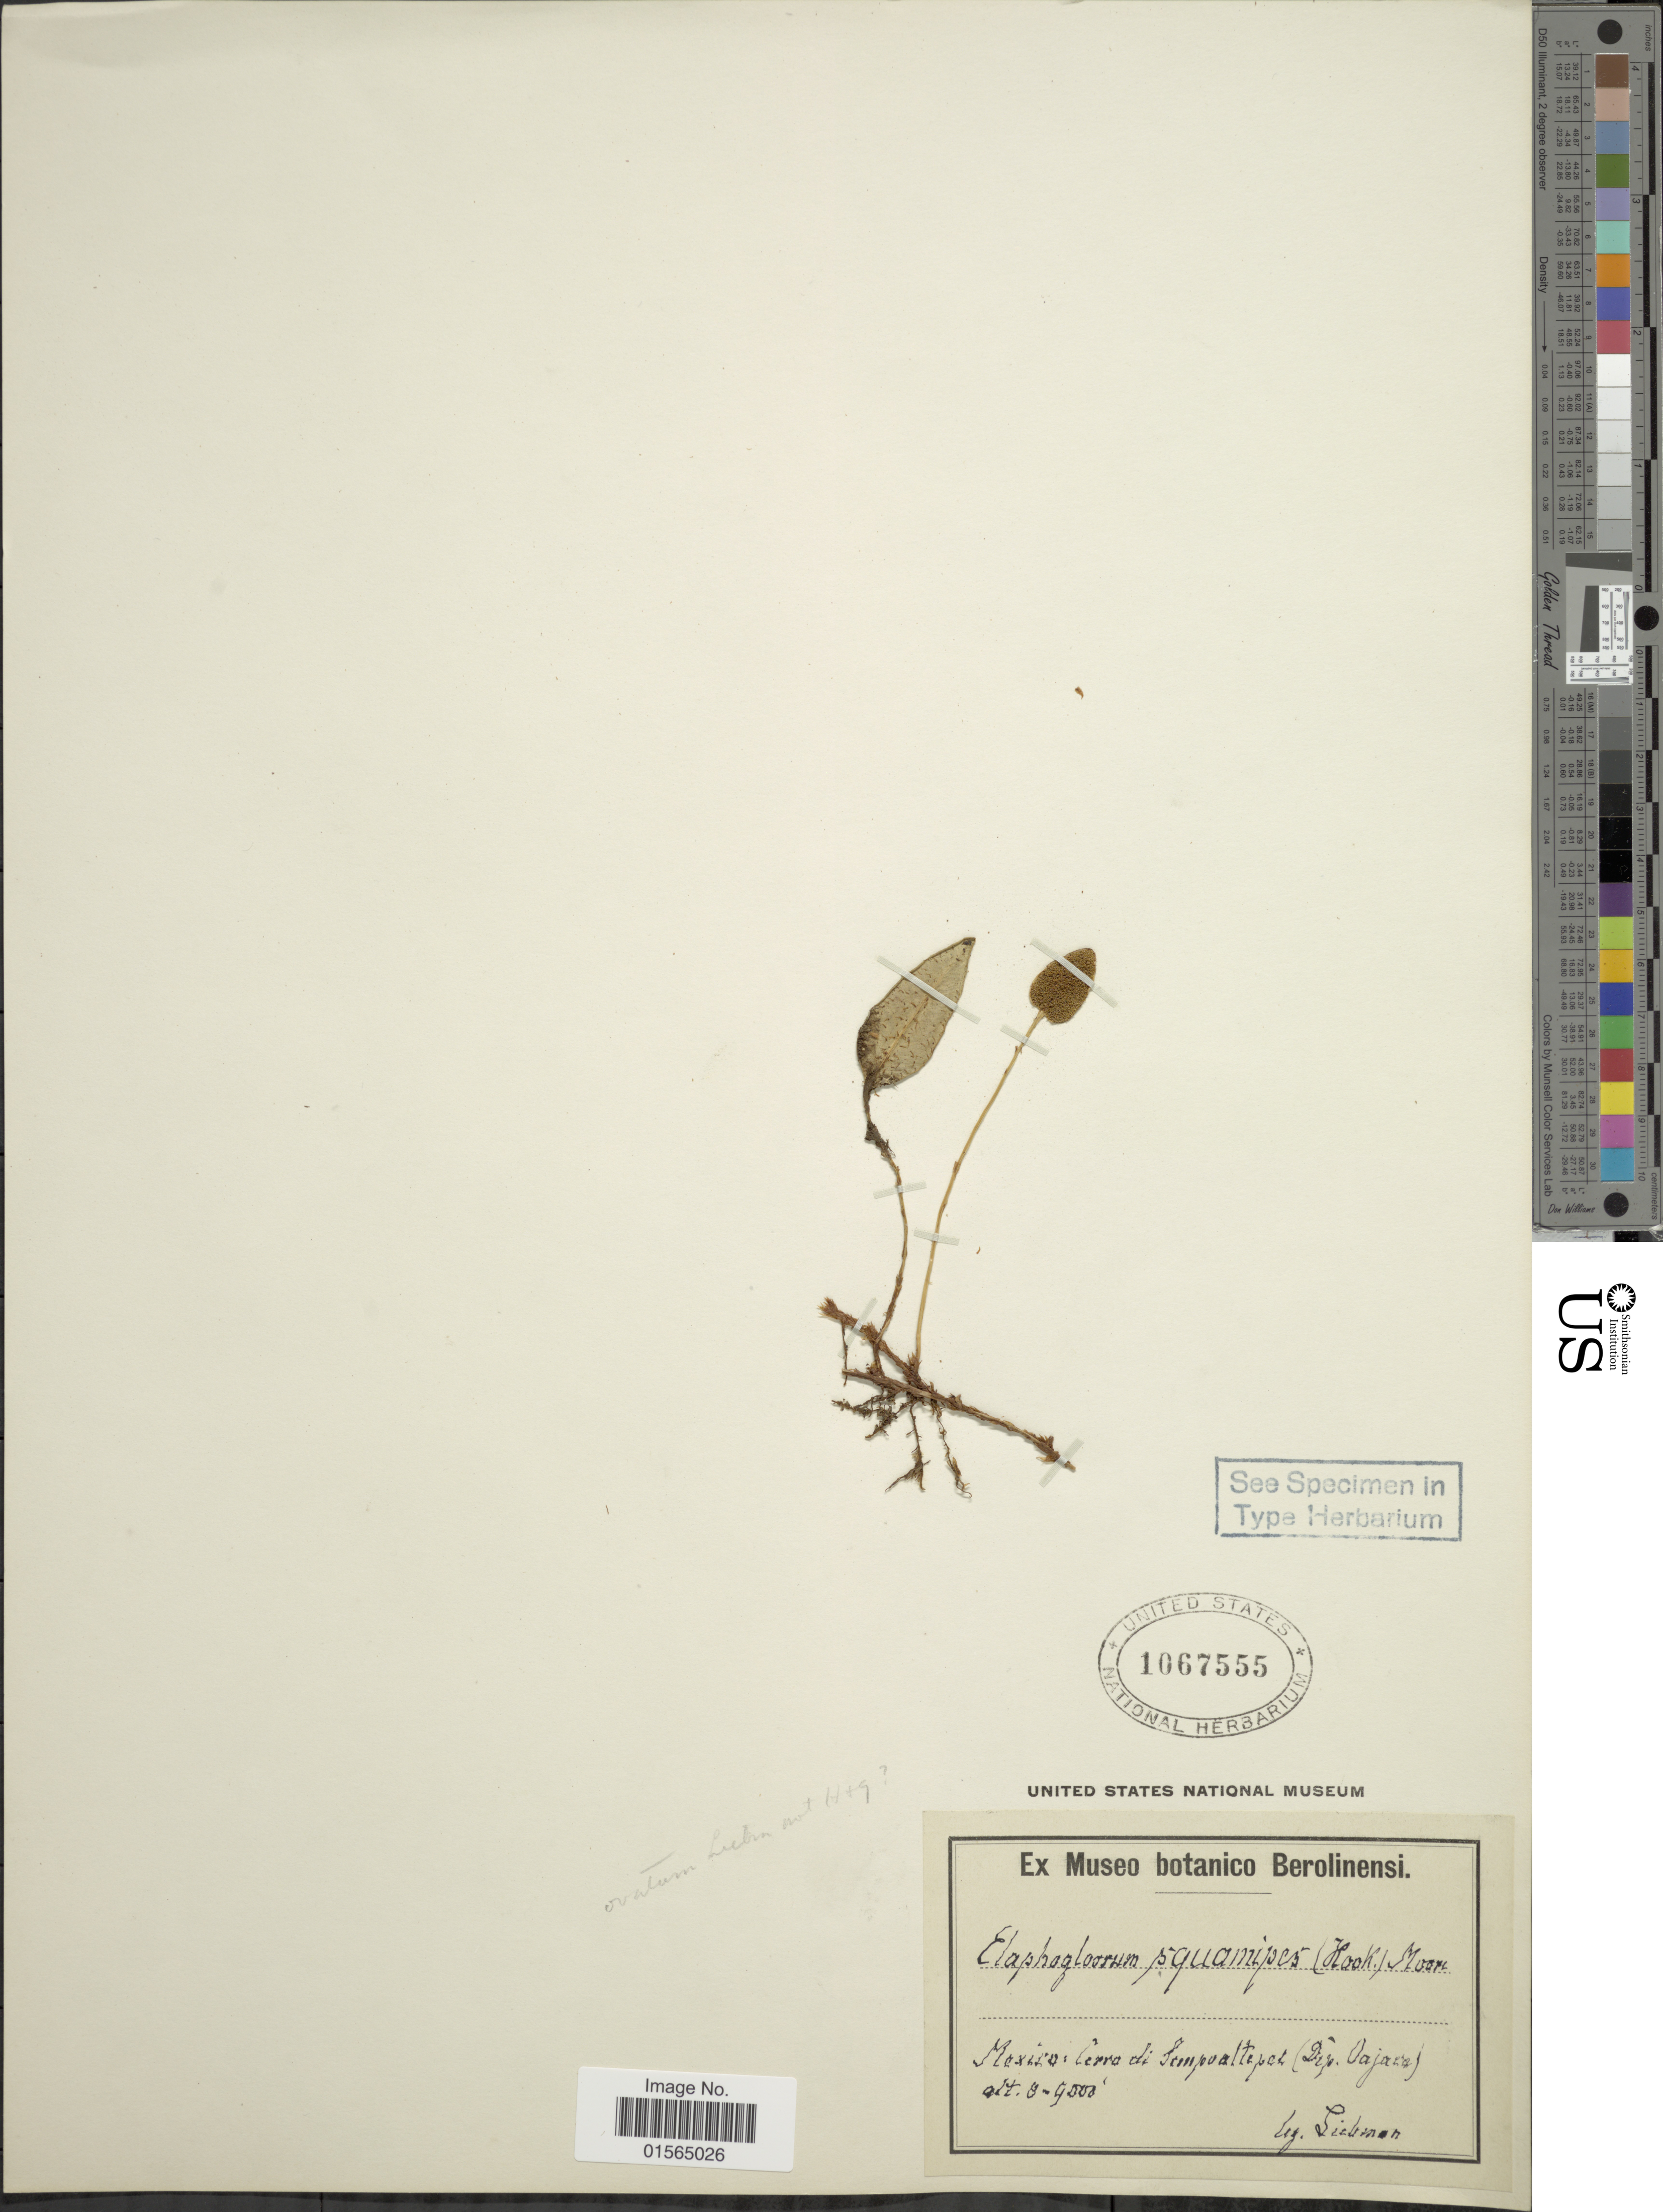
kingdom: Plantae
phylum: Tracheophyta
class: Polypodiopsida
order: Polypodiales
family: Dryopteridaceae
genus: Elaphoglossum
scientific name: Elaphoglossum squamipes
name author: (Hook.) T. Moore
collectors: Liebmann, --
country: Mexico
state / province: Oaxaca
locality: Cerro di Sempoaltepec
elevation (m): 2438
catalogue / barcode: US 1067555